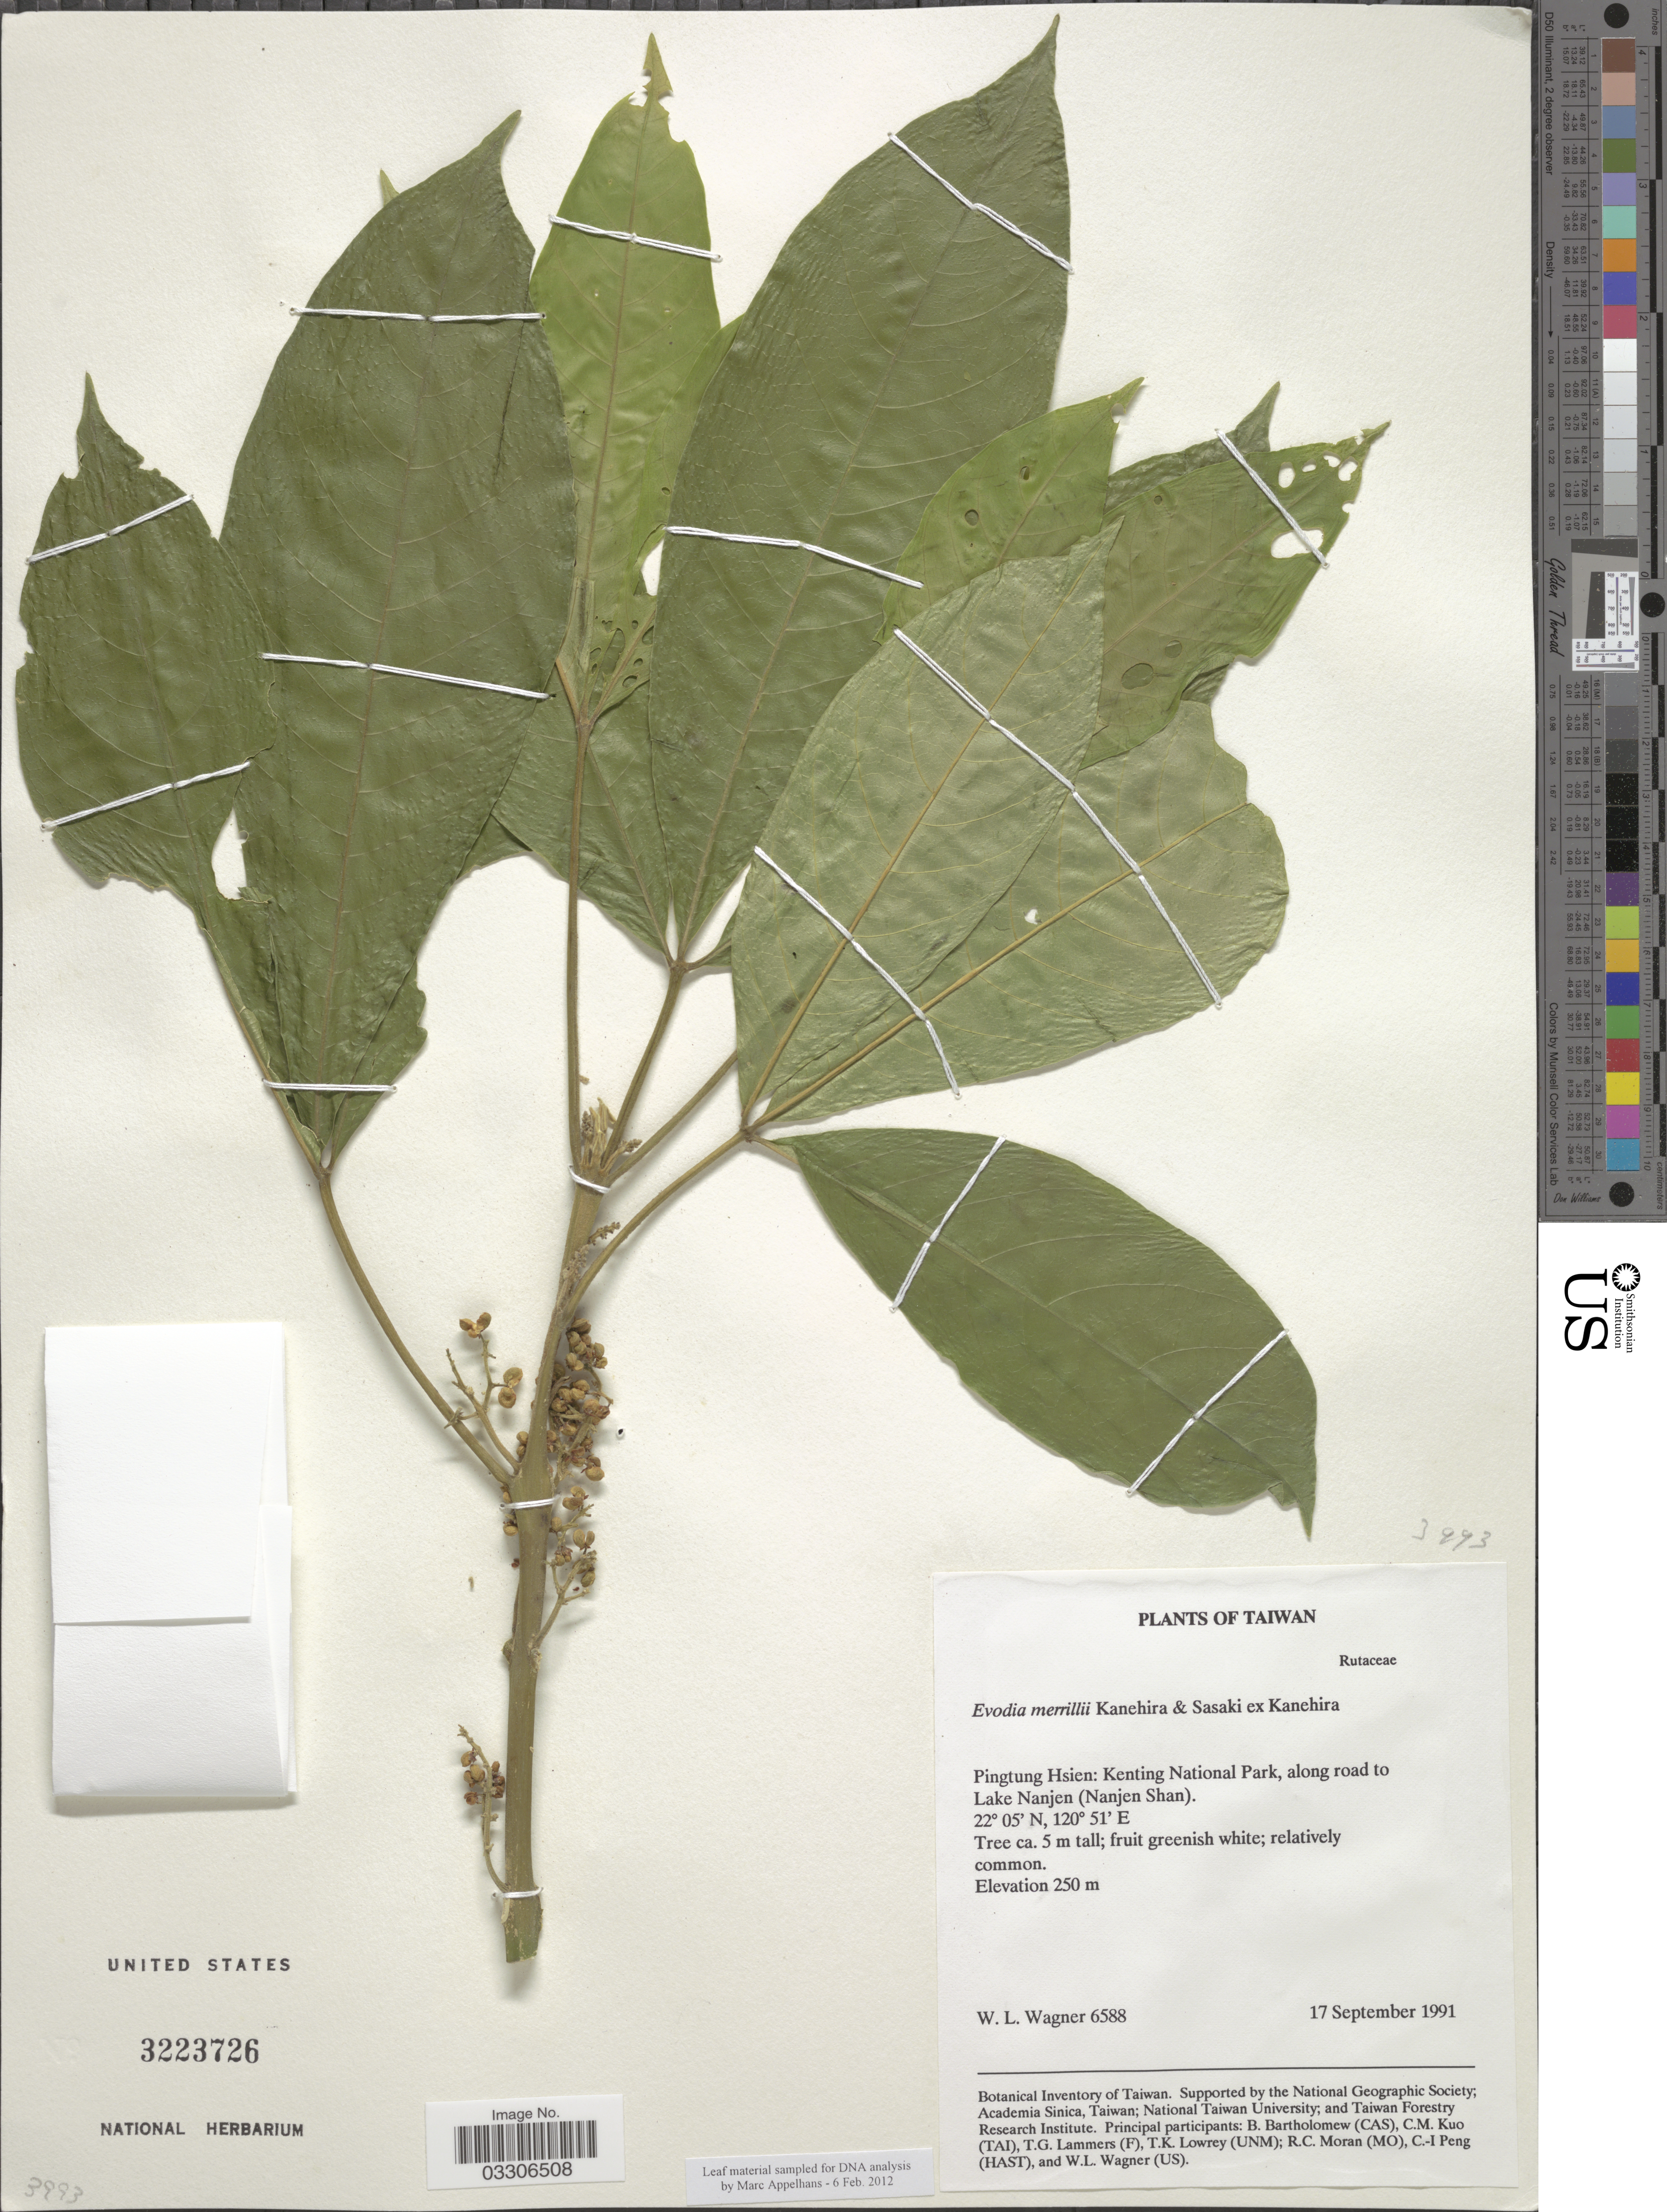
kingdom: Plantae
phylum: Tracheophyta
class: Magnoliopsida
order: Sapindales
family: Rutaceae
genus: Melicope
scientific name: Melicope semecarpifolia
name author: (Merr.) T.G. Hartley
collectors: W. L. Wagner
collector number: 6588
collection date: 1991-09-17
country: Taiwan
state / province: Pingtung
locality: Pingtung Hsien: Kenting National Park, along road to Lake Nanjen (Nanjen Shan).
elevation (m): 250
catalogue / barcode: US 3223726